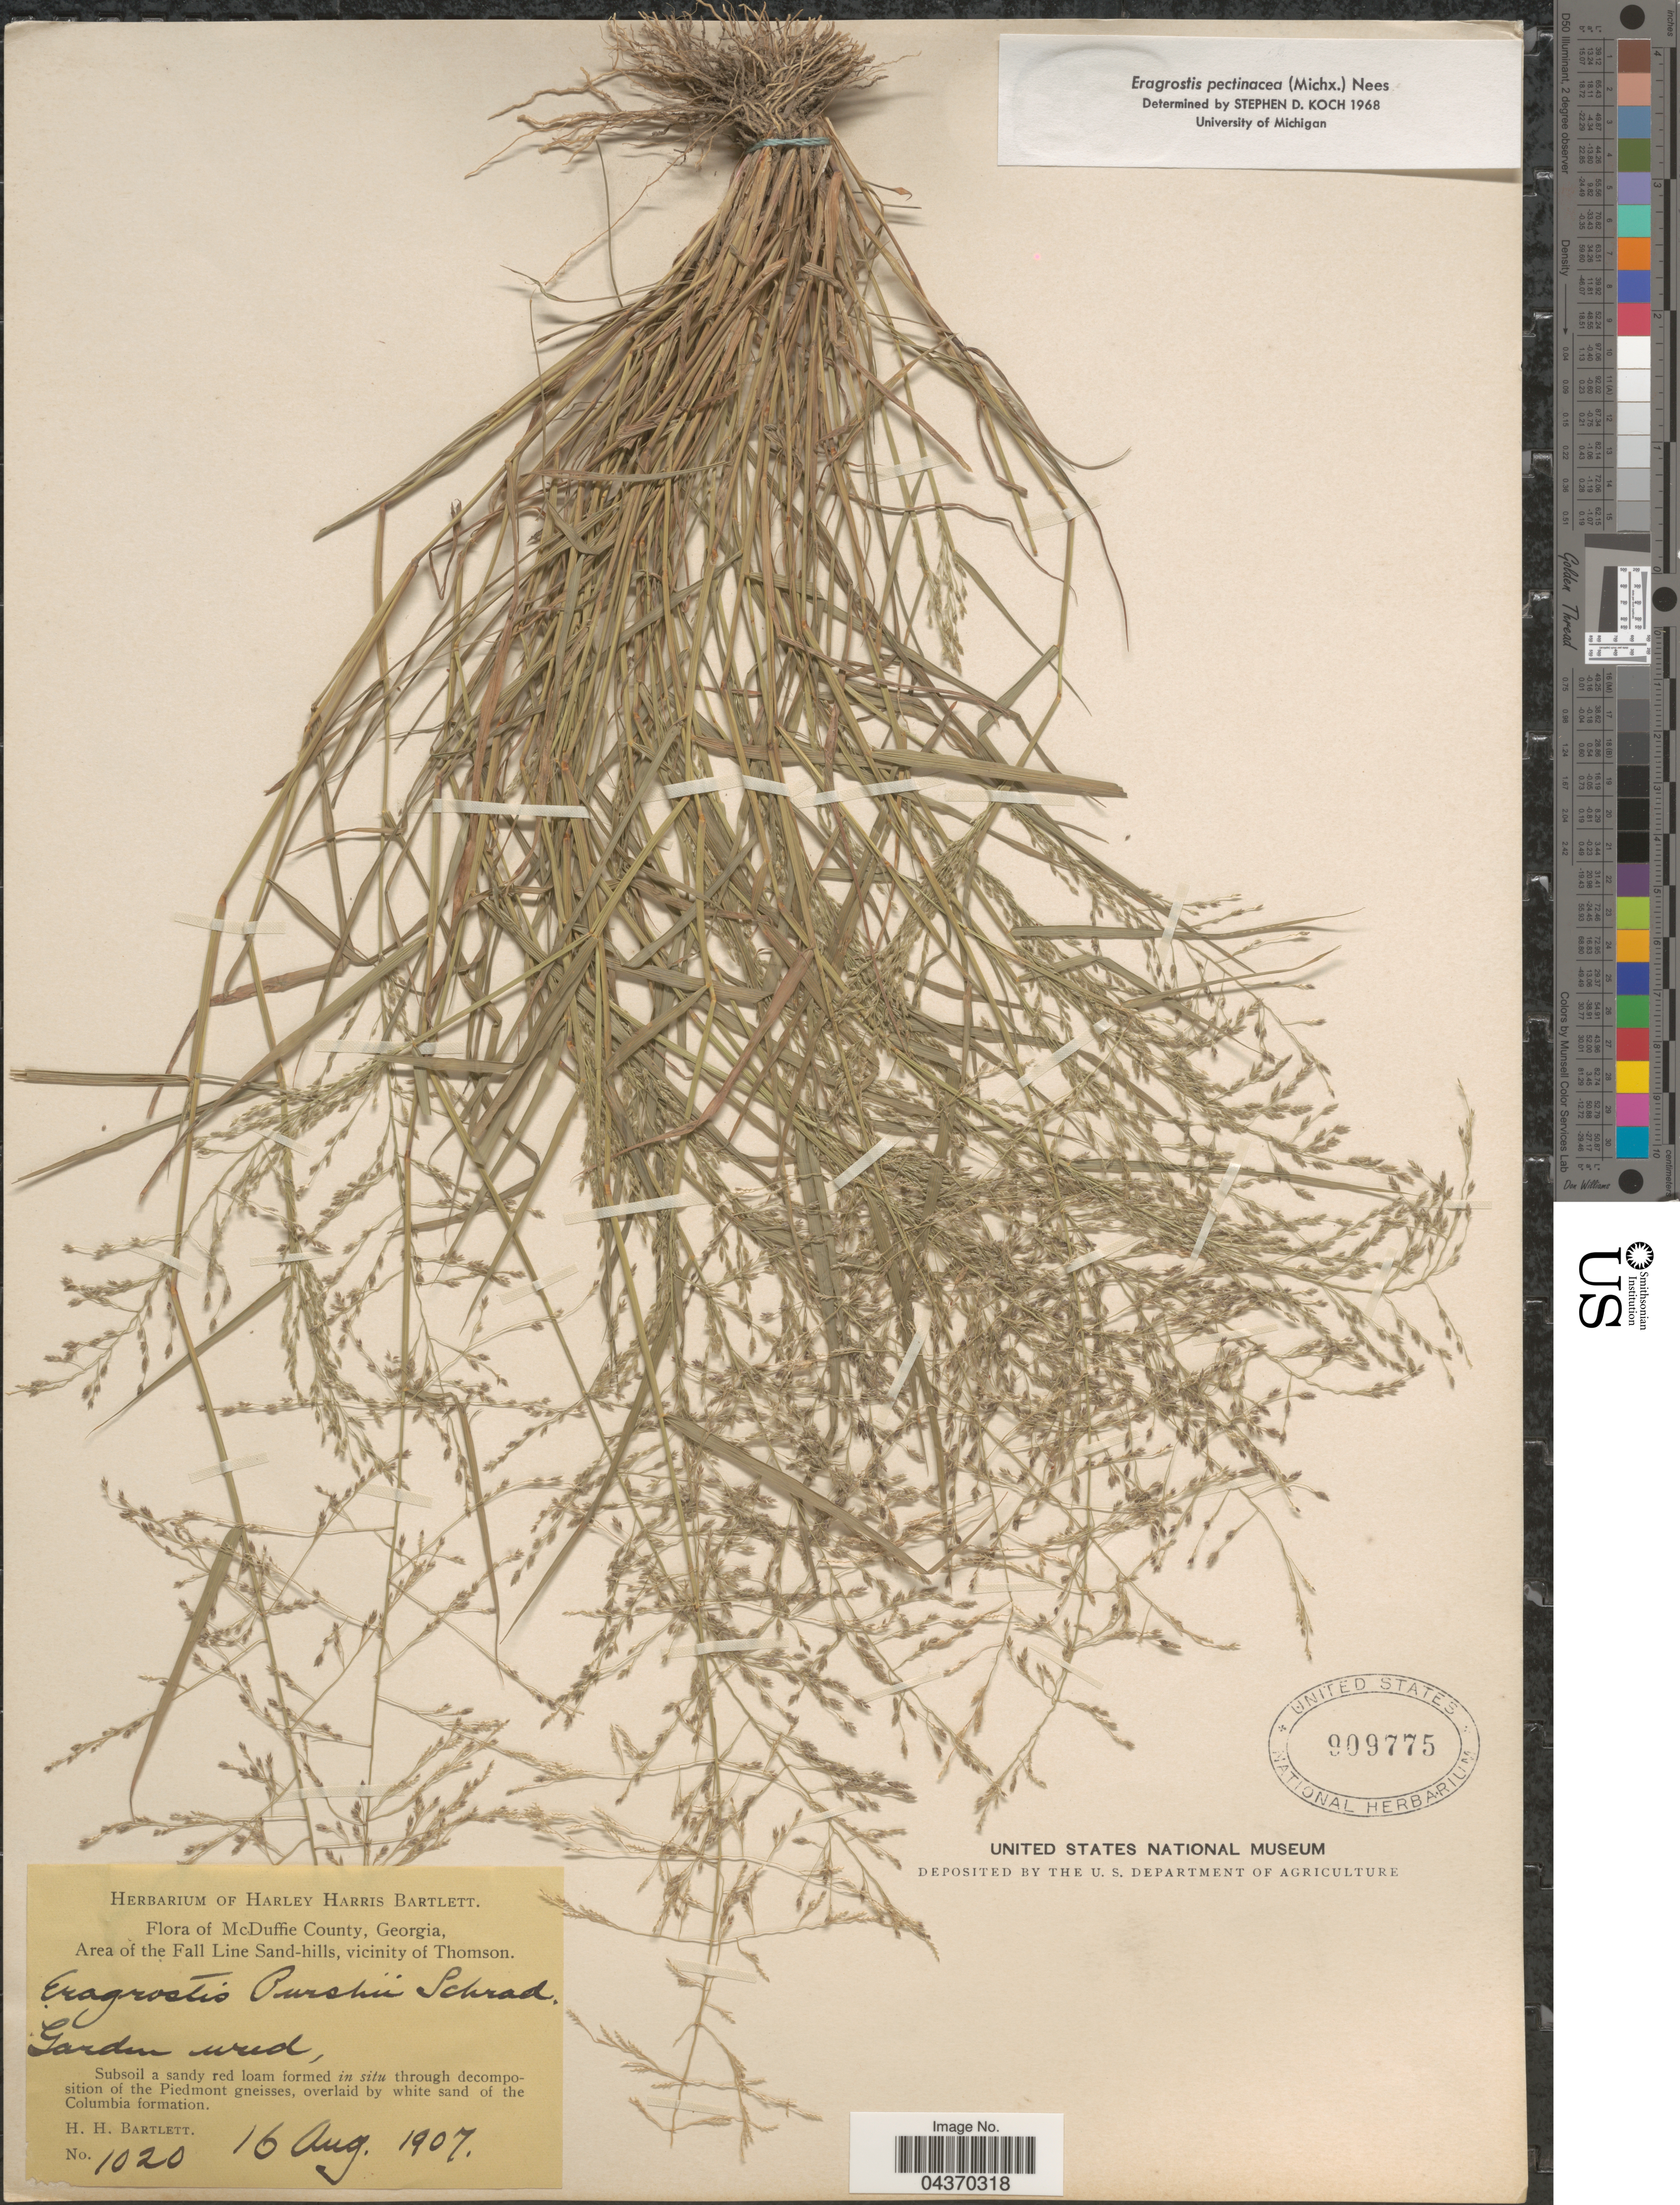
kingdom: Plantae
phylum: Tracheophyta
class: Liliopsida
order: Poales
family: Poaceae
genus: Eragrostis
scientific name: Eragrostis pectinacea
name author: (Michx.) Nees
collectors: H. H. Bartlett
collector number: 1020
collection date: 1907-08-16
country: United States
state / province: Georgia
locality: McDuffie County. Area of the Fall Line Sand-hills, vicinity of Thomson.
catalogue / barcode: US 909775